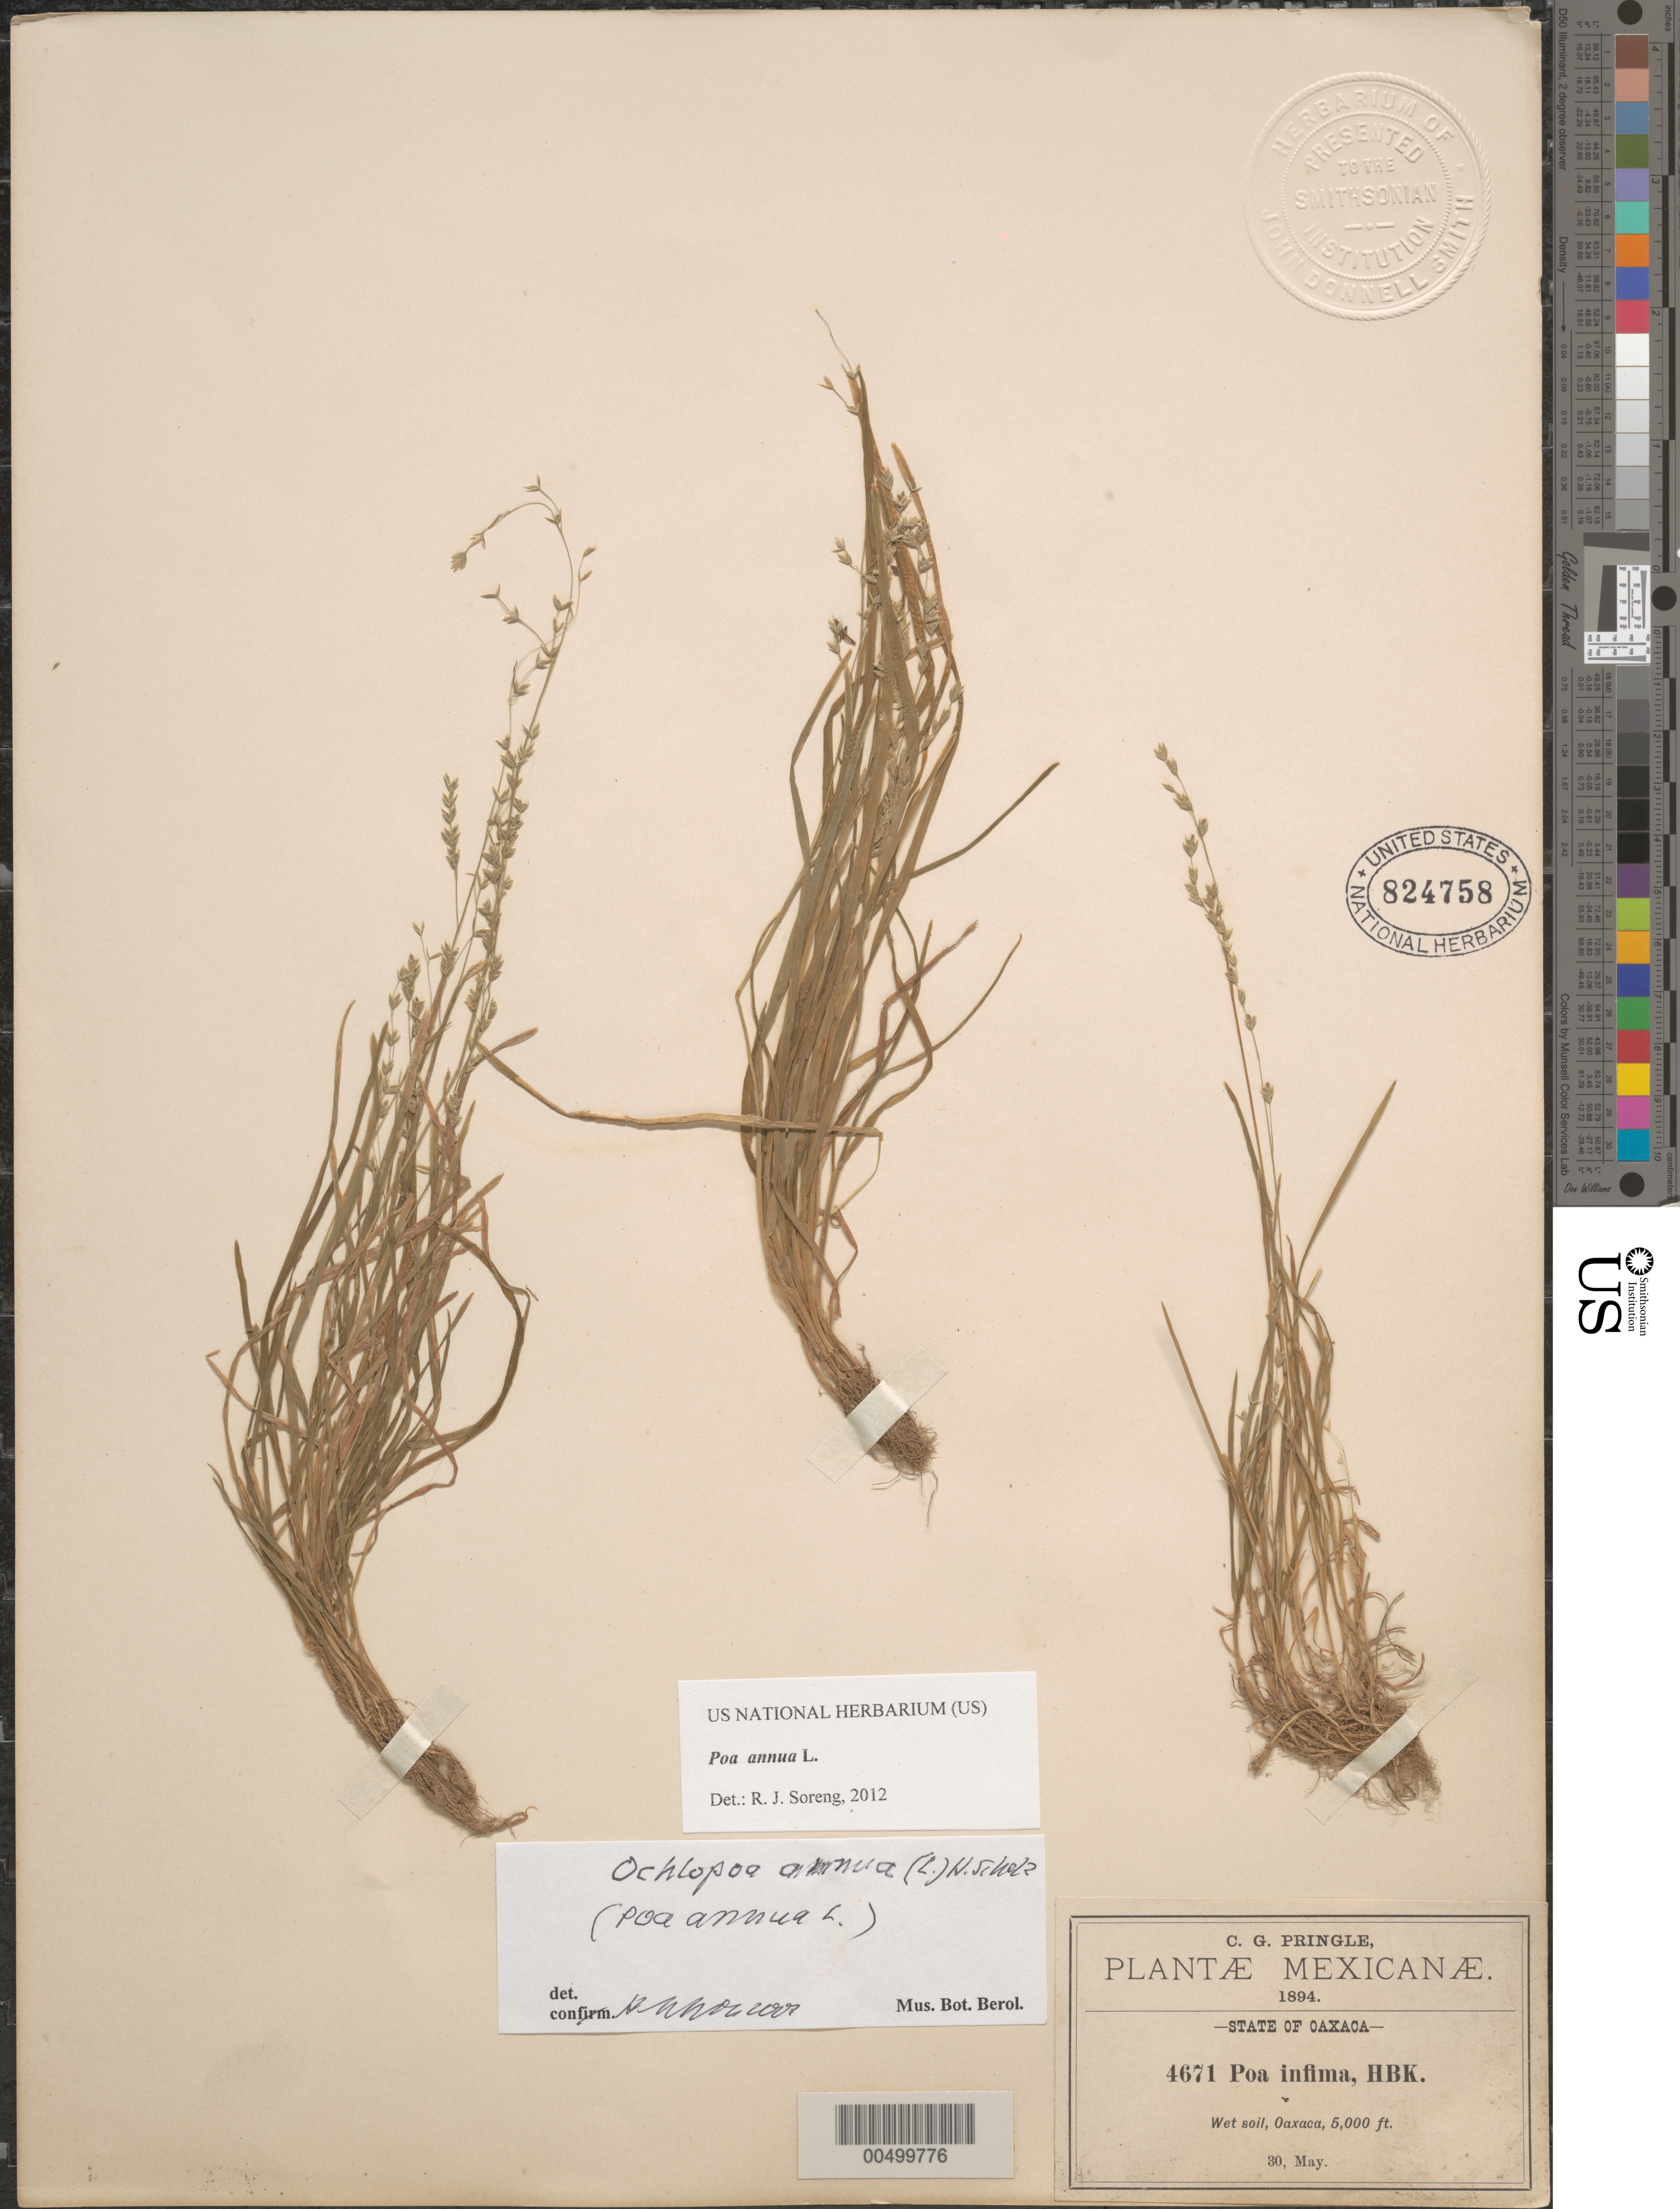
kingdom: Plantae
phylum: Tracheophyta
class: Liliopsida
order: Poales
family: Poaceae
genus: Poa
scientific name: Poa annua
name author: L.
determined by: Soreng, Robert J., Research Associate (BOT), Smithsonian Institution - National Museum of Natural History (UNITED STATES)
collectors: C. G. Pringle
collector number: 4671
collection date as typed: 30 May 1894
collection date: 1894-05-30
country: Mexico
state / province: Oaxaca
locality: Oaxaca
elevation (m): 1524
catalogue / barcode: US 824758